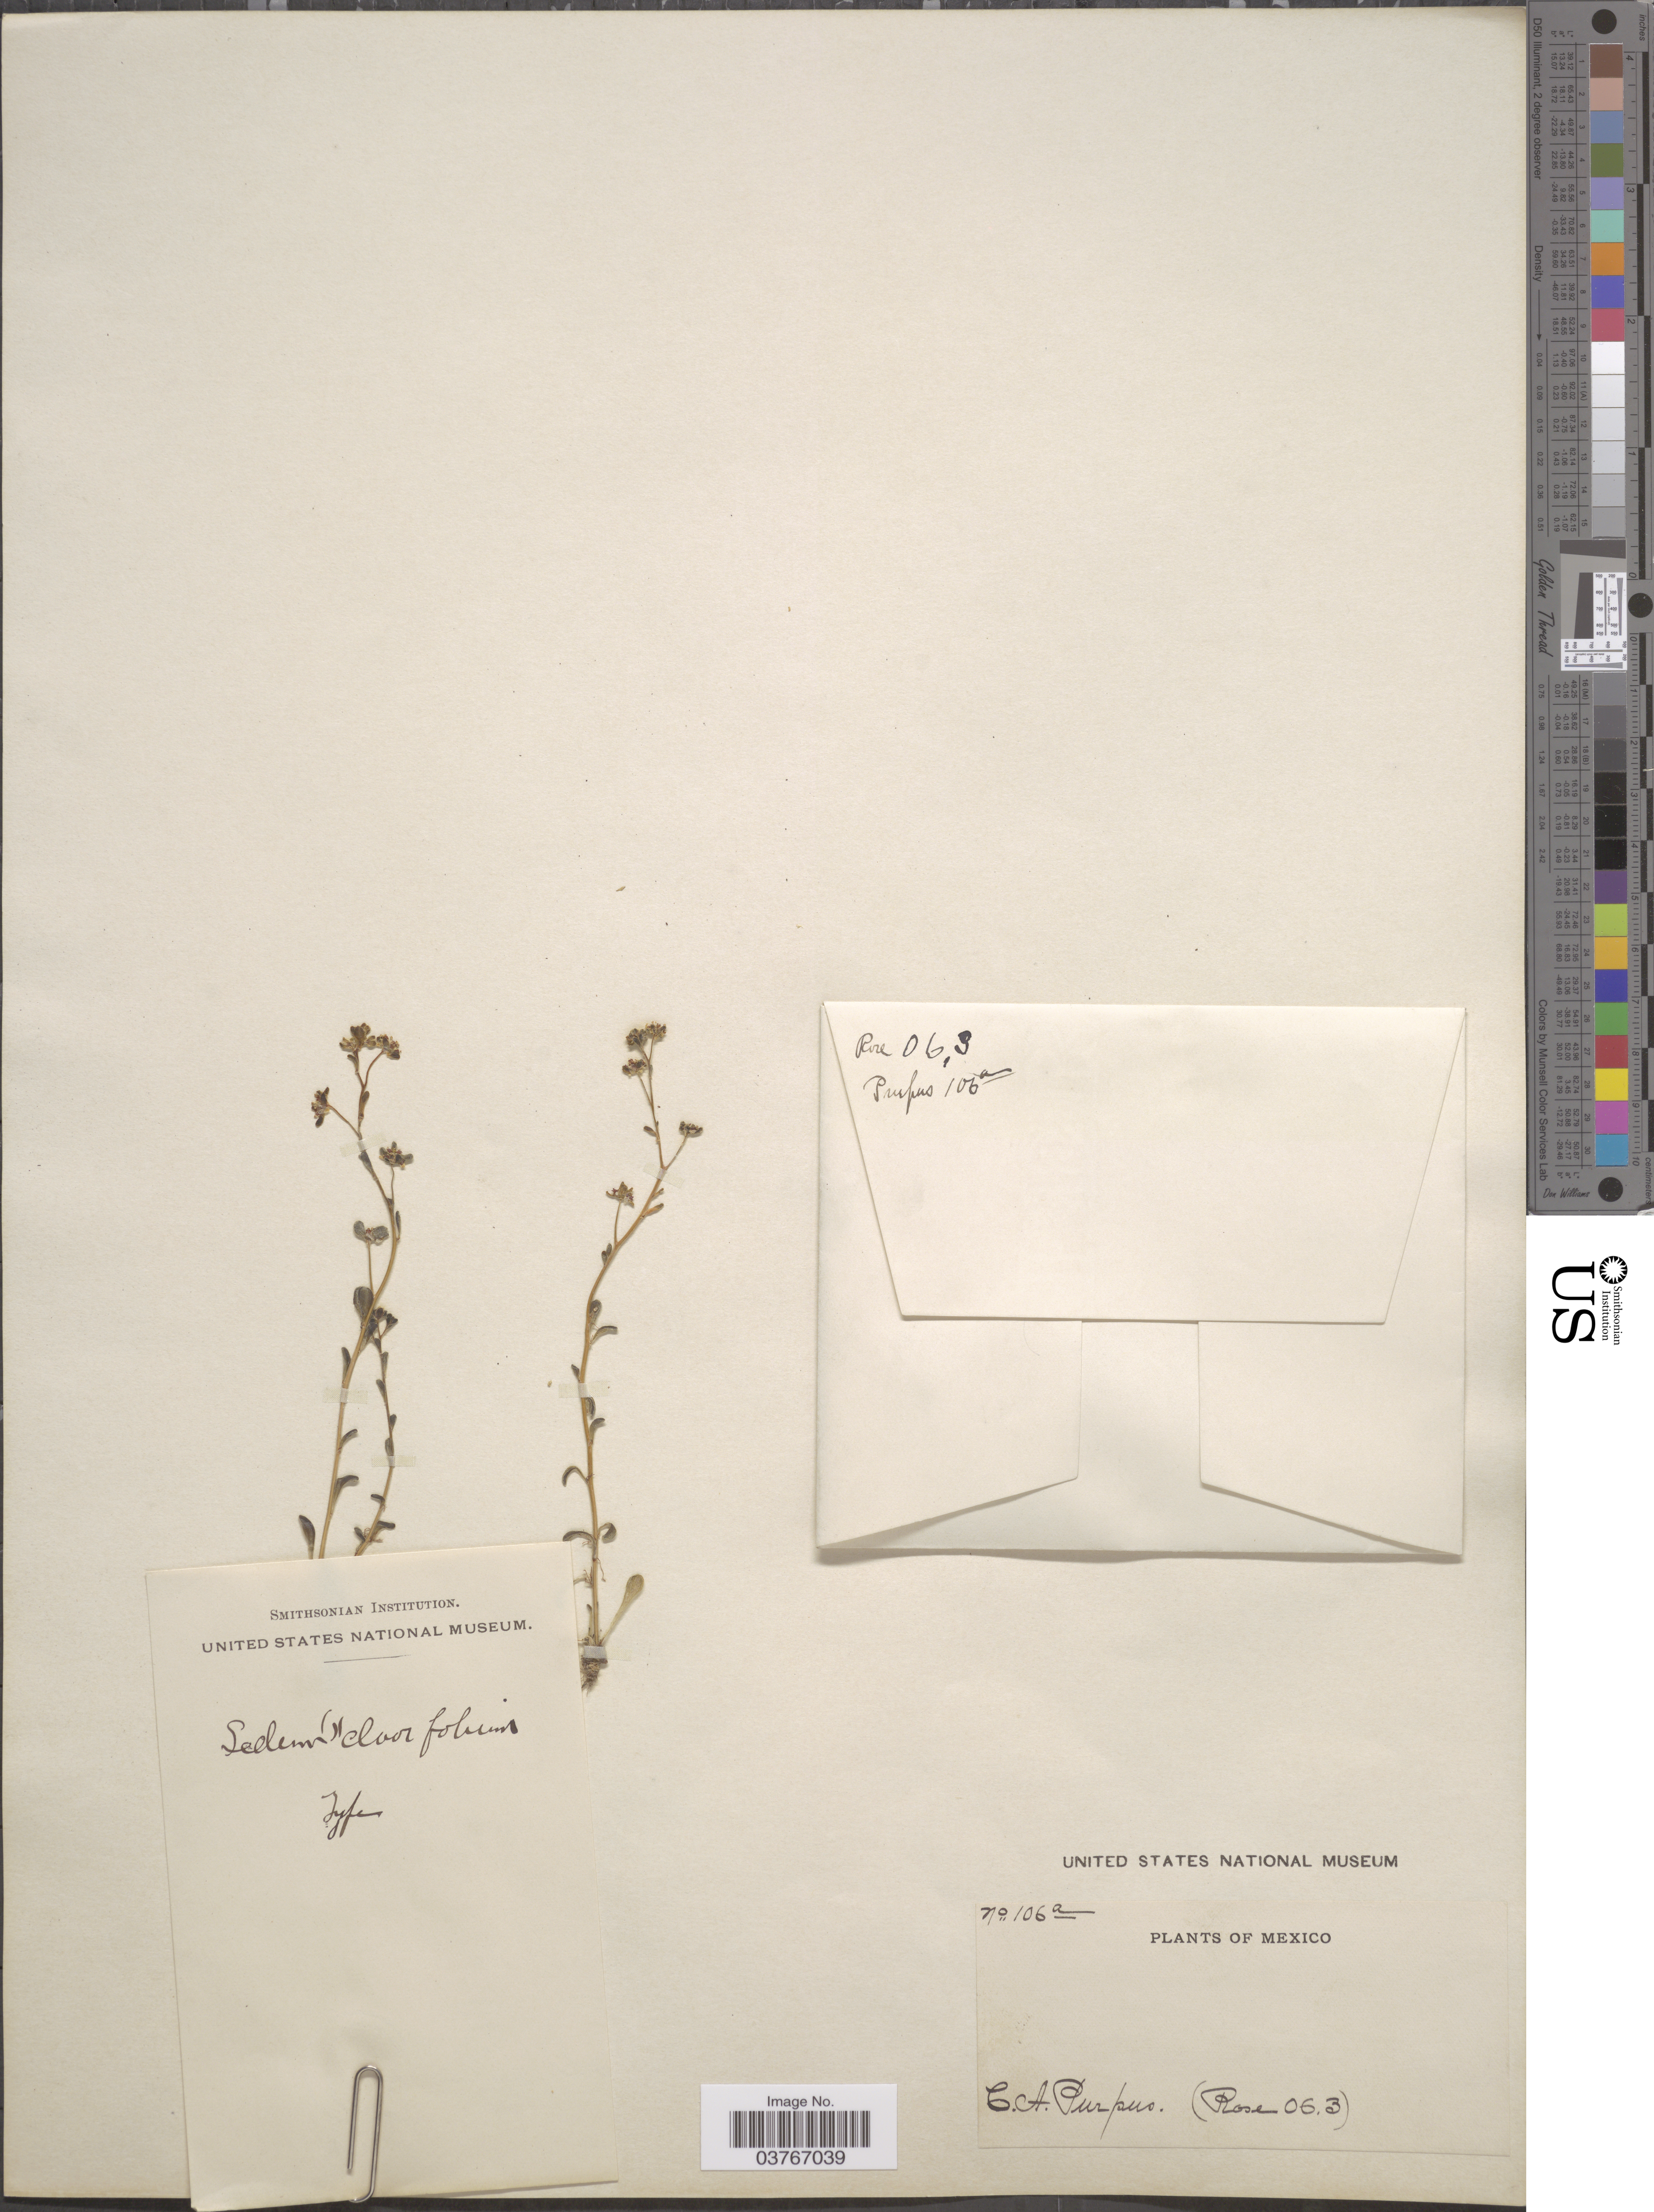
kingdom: Plantae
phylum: Tracheophyta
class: Magnoliopsida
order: Saxifragales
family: Crassulaceae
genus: Sedum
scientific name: Sedum clavifolium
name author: Rose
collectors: C. A. Purpus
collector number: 106a/Rose063?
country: Mexico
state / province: México